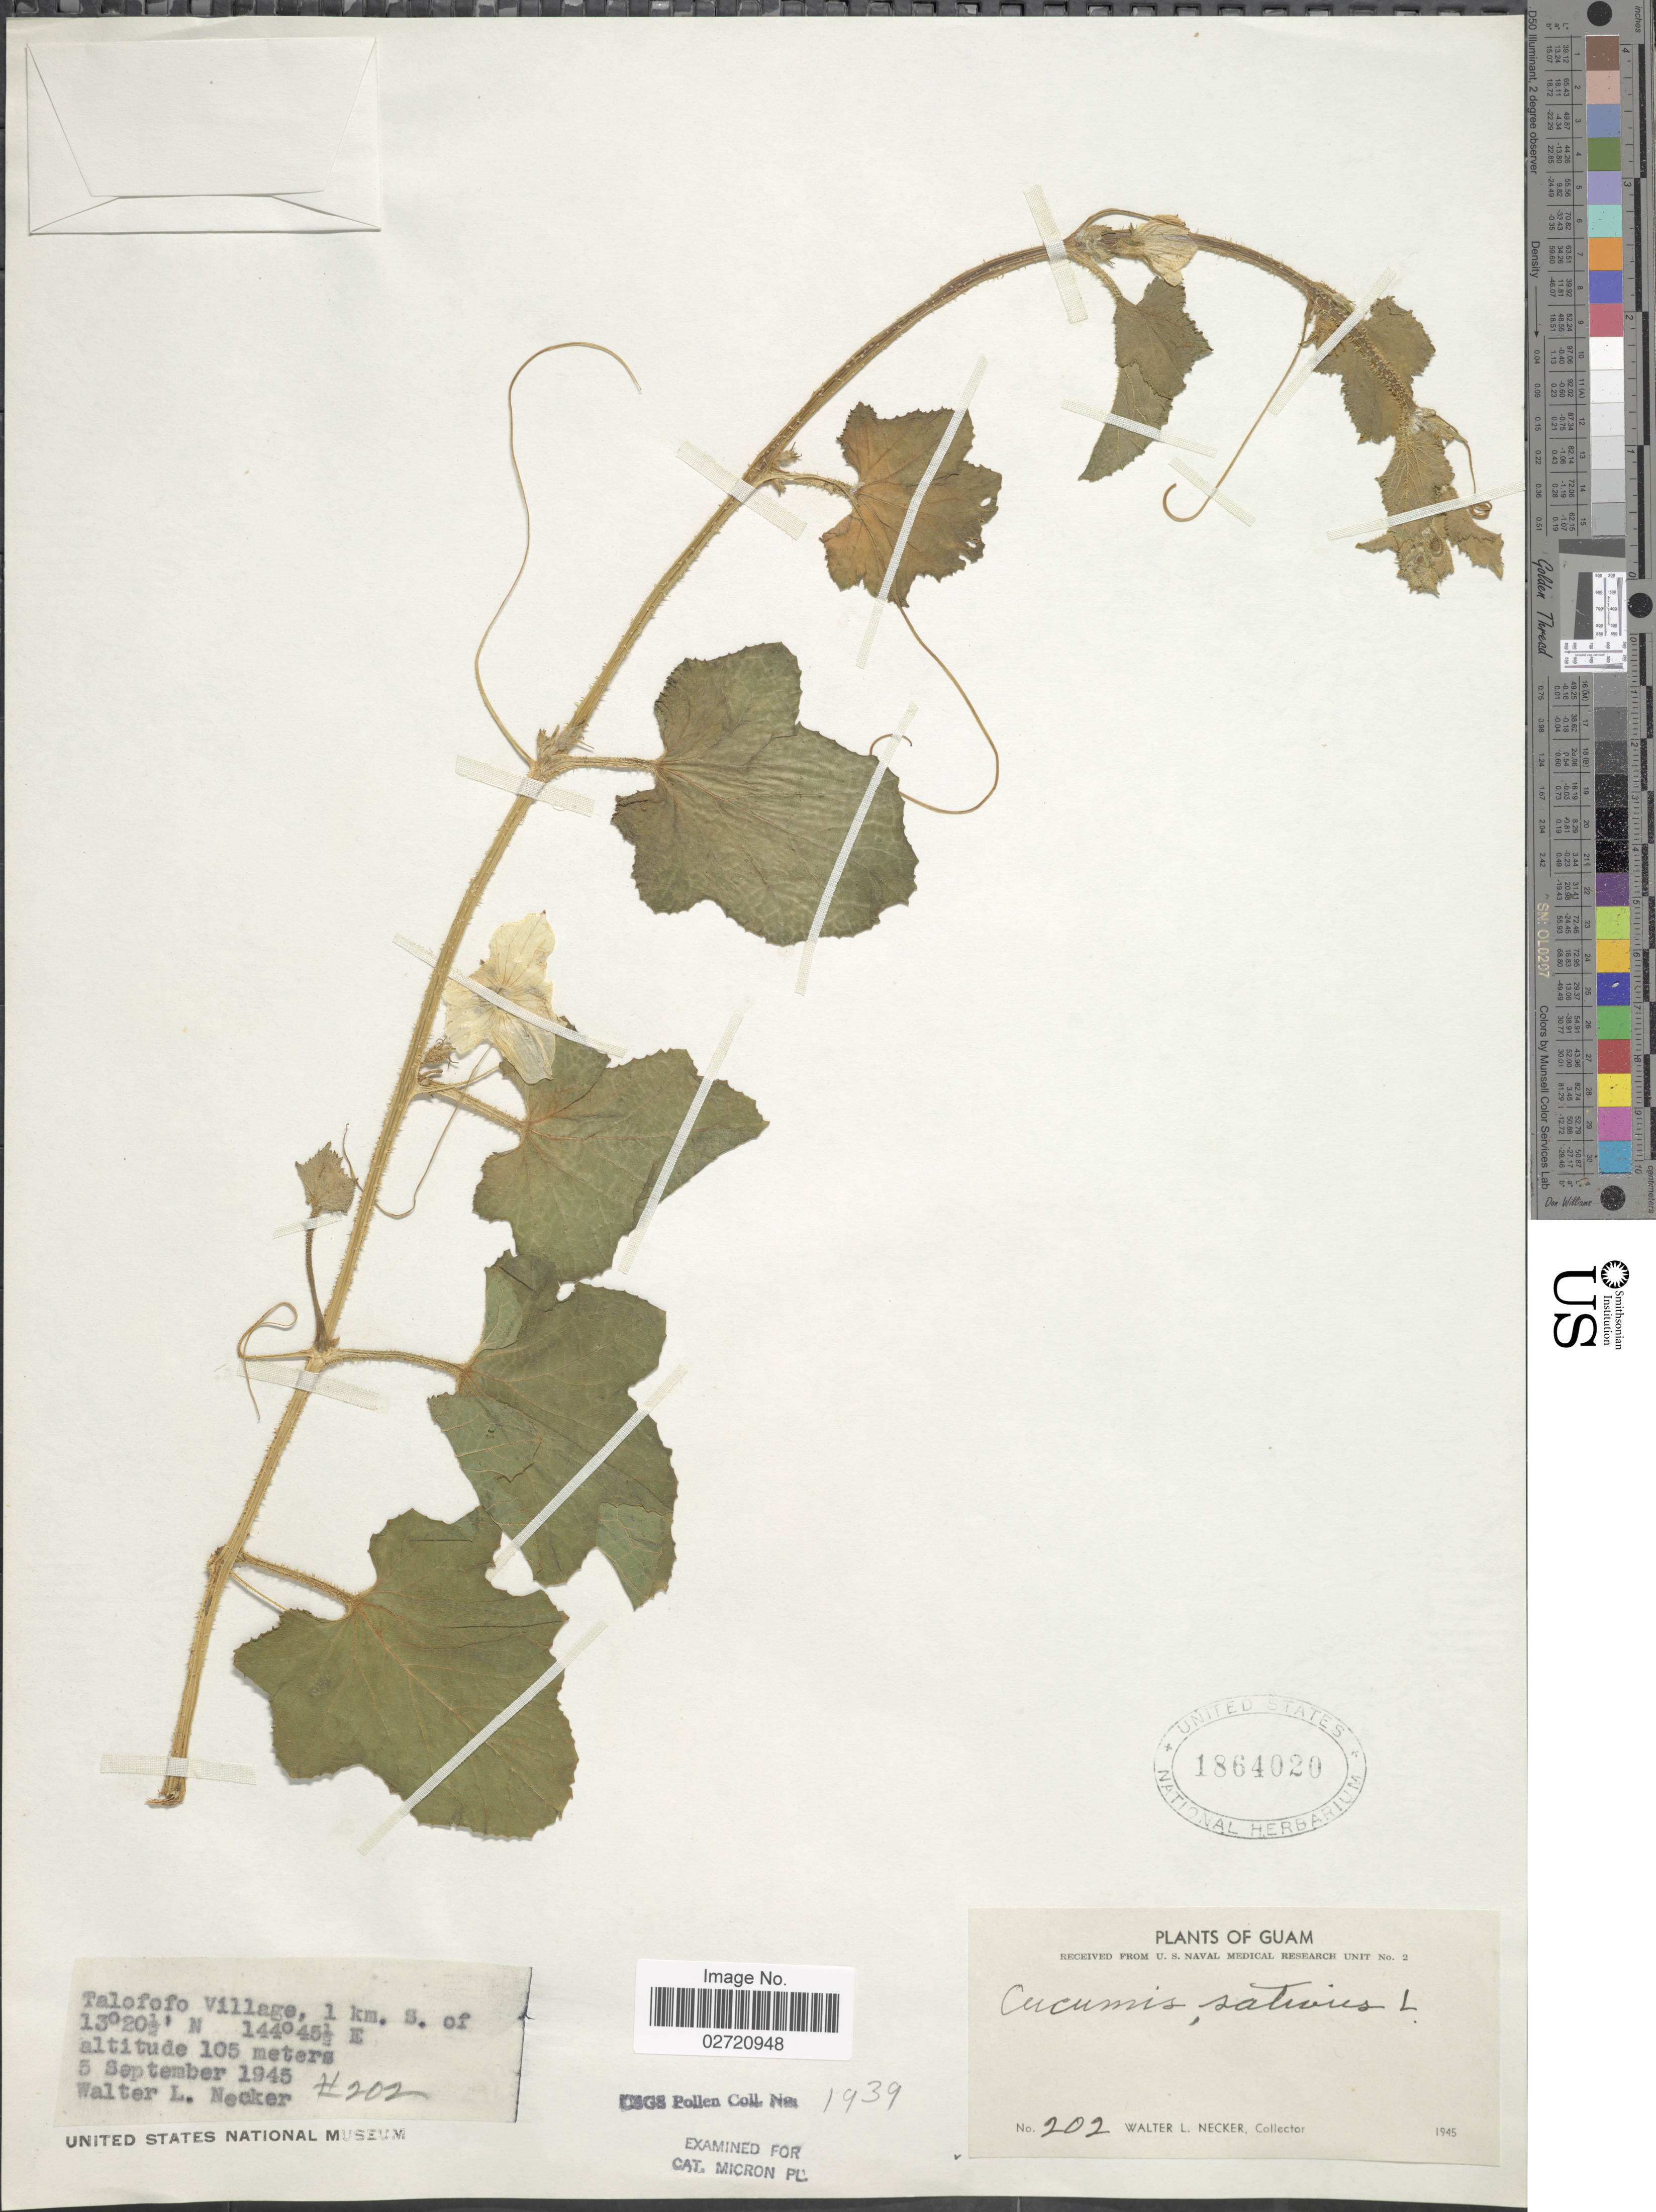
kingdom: Plantae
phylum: Tracheophyta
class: Magnoliopsida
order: Cucurbitales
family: Cucurbitaceae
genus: Cucumis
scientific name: Cucumis sativus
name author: L.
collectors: W. L. Necker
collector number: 202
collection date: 1945-09-05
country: Guam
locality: Talofofo Village, 1 km S of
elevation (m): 105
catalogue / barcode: US 1864020